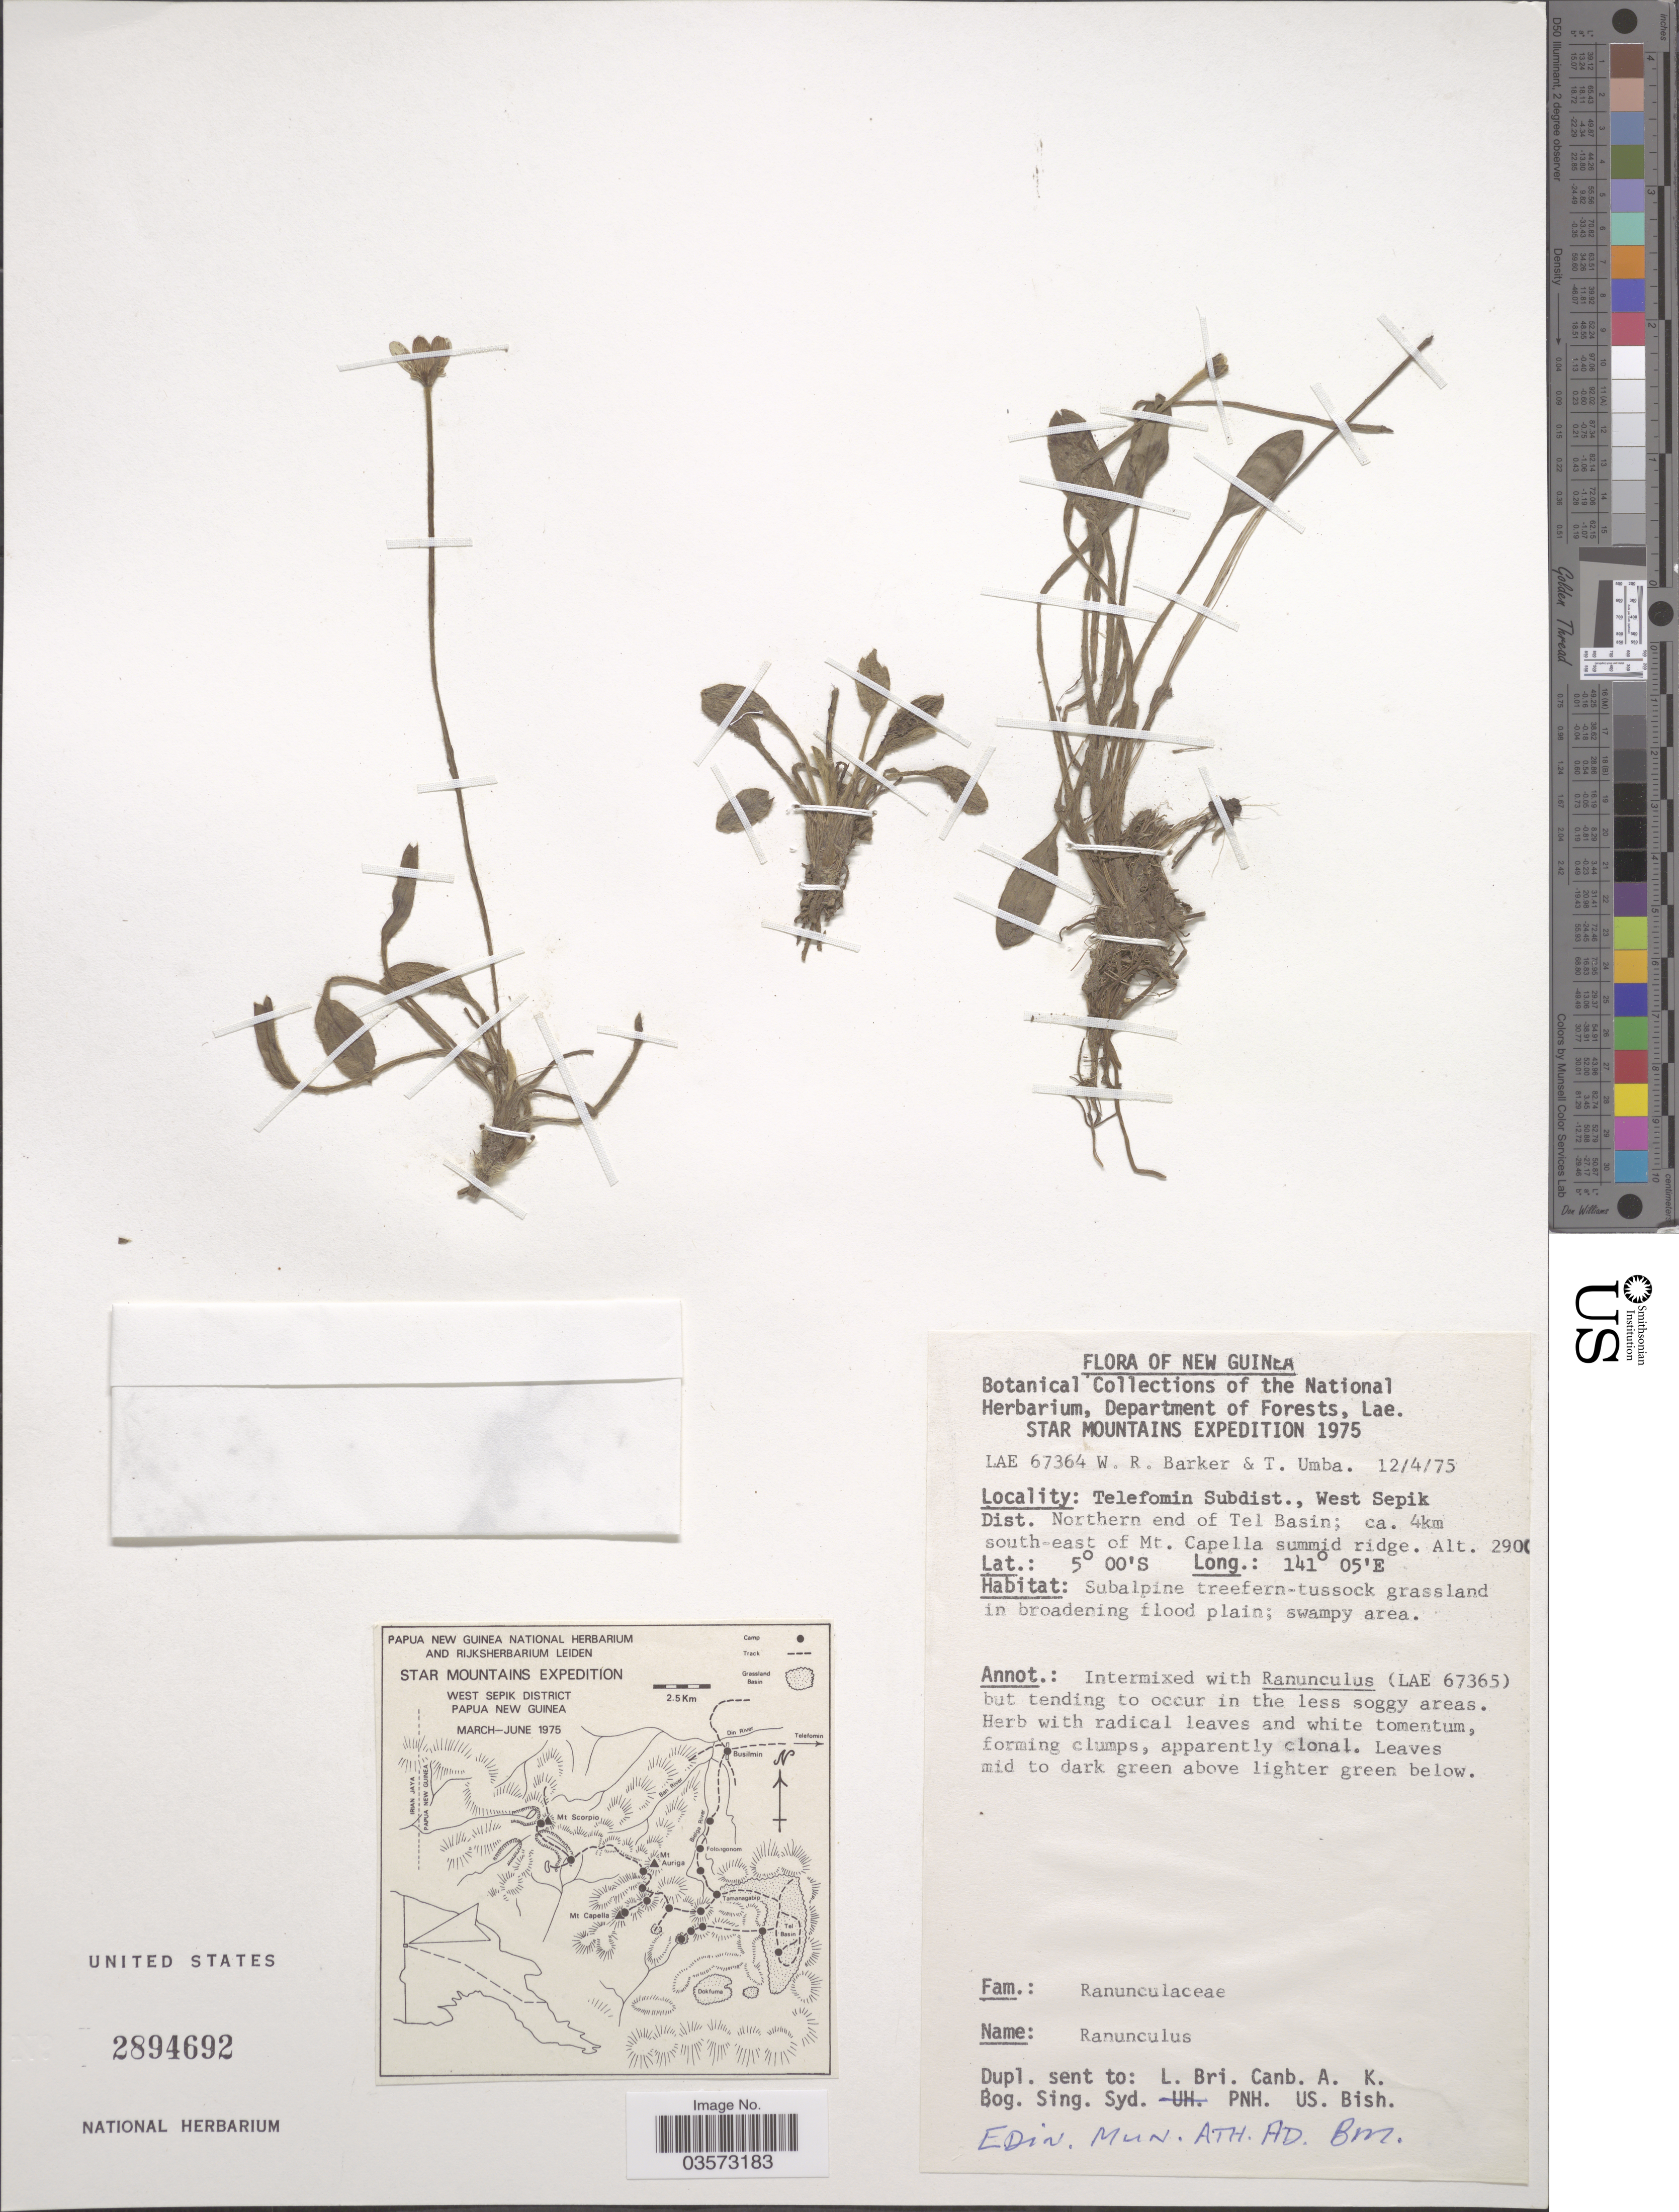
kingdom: Plantae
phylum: Tracheophyta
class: Magnoliopsida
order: Ranunculales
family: Ranunculaceae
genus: Ranunculus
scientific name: Ranunculus sp.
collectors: W. R. Barker & T. Umba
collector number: LAE67364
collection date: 1975-04-12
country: Papua New Guinea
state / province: Sandaun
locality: New Guinea. Telefomin Subdist., West Sepik Dist. Northern end of Tel Basin; ca. 4km south-east of Mt. Capella summit ridge.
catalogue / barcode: US 2894692